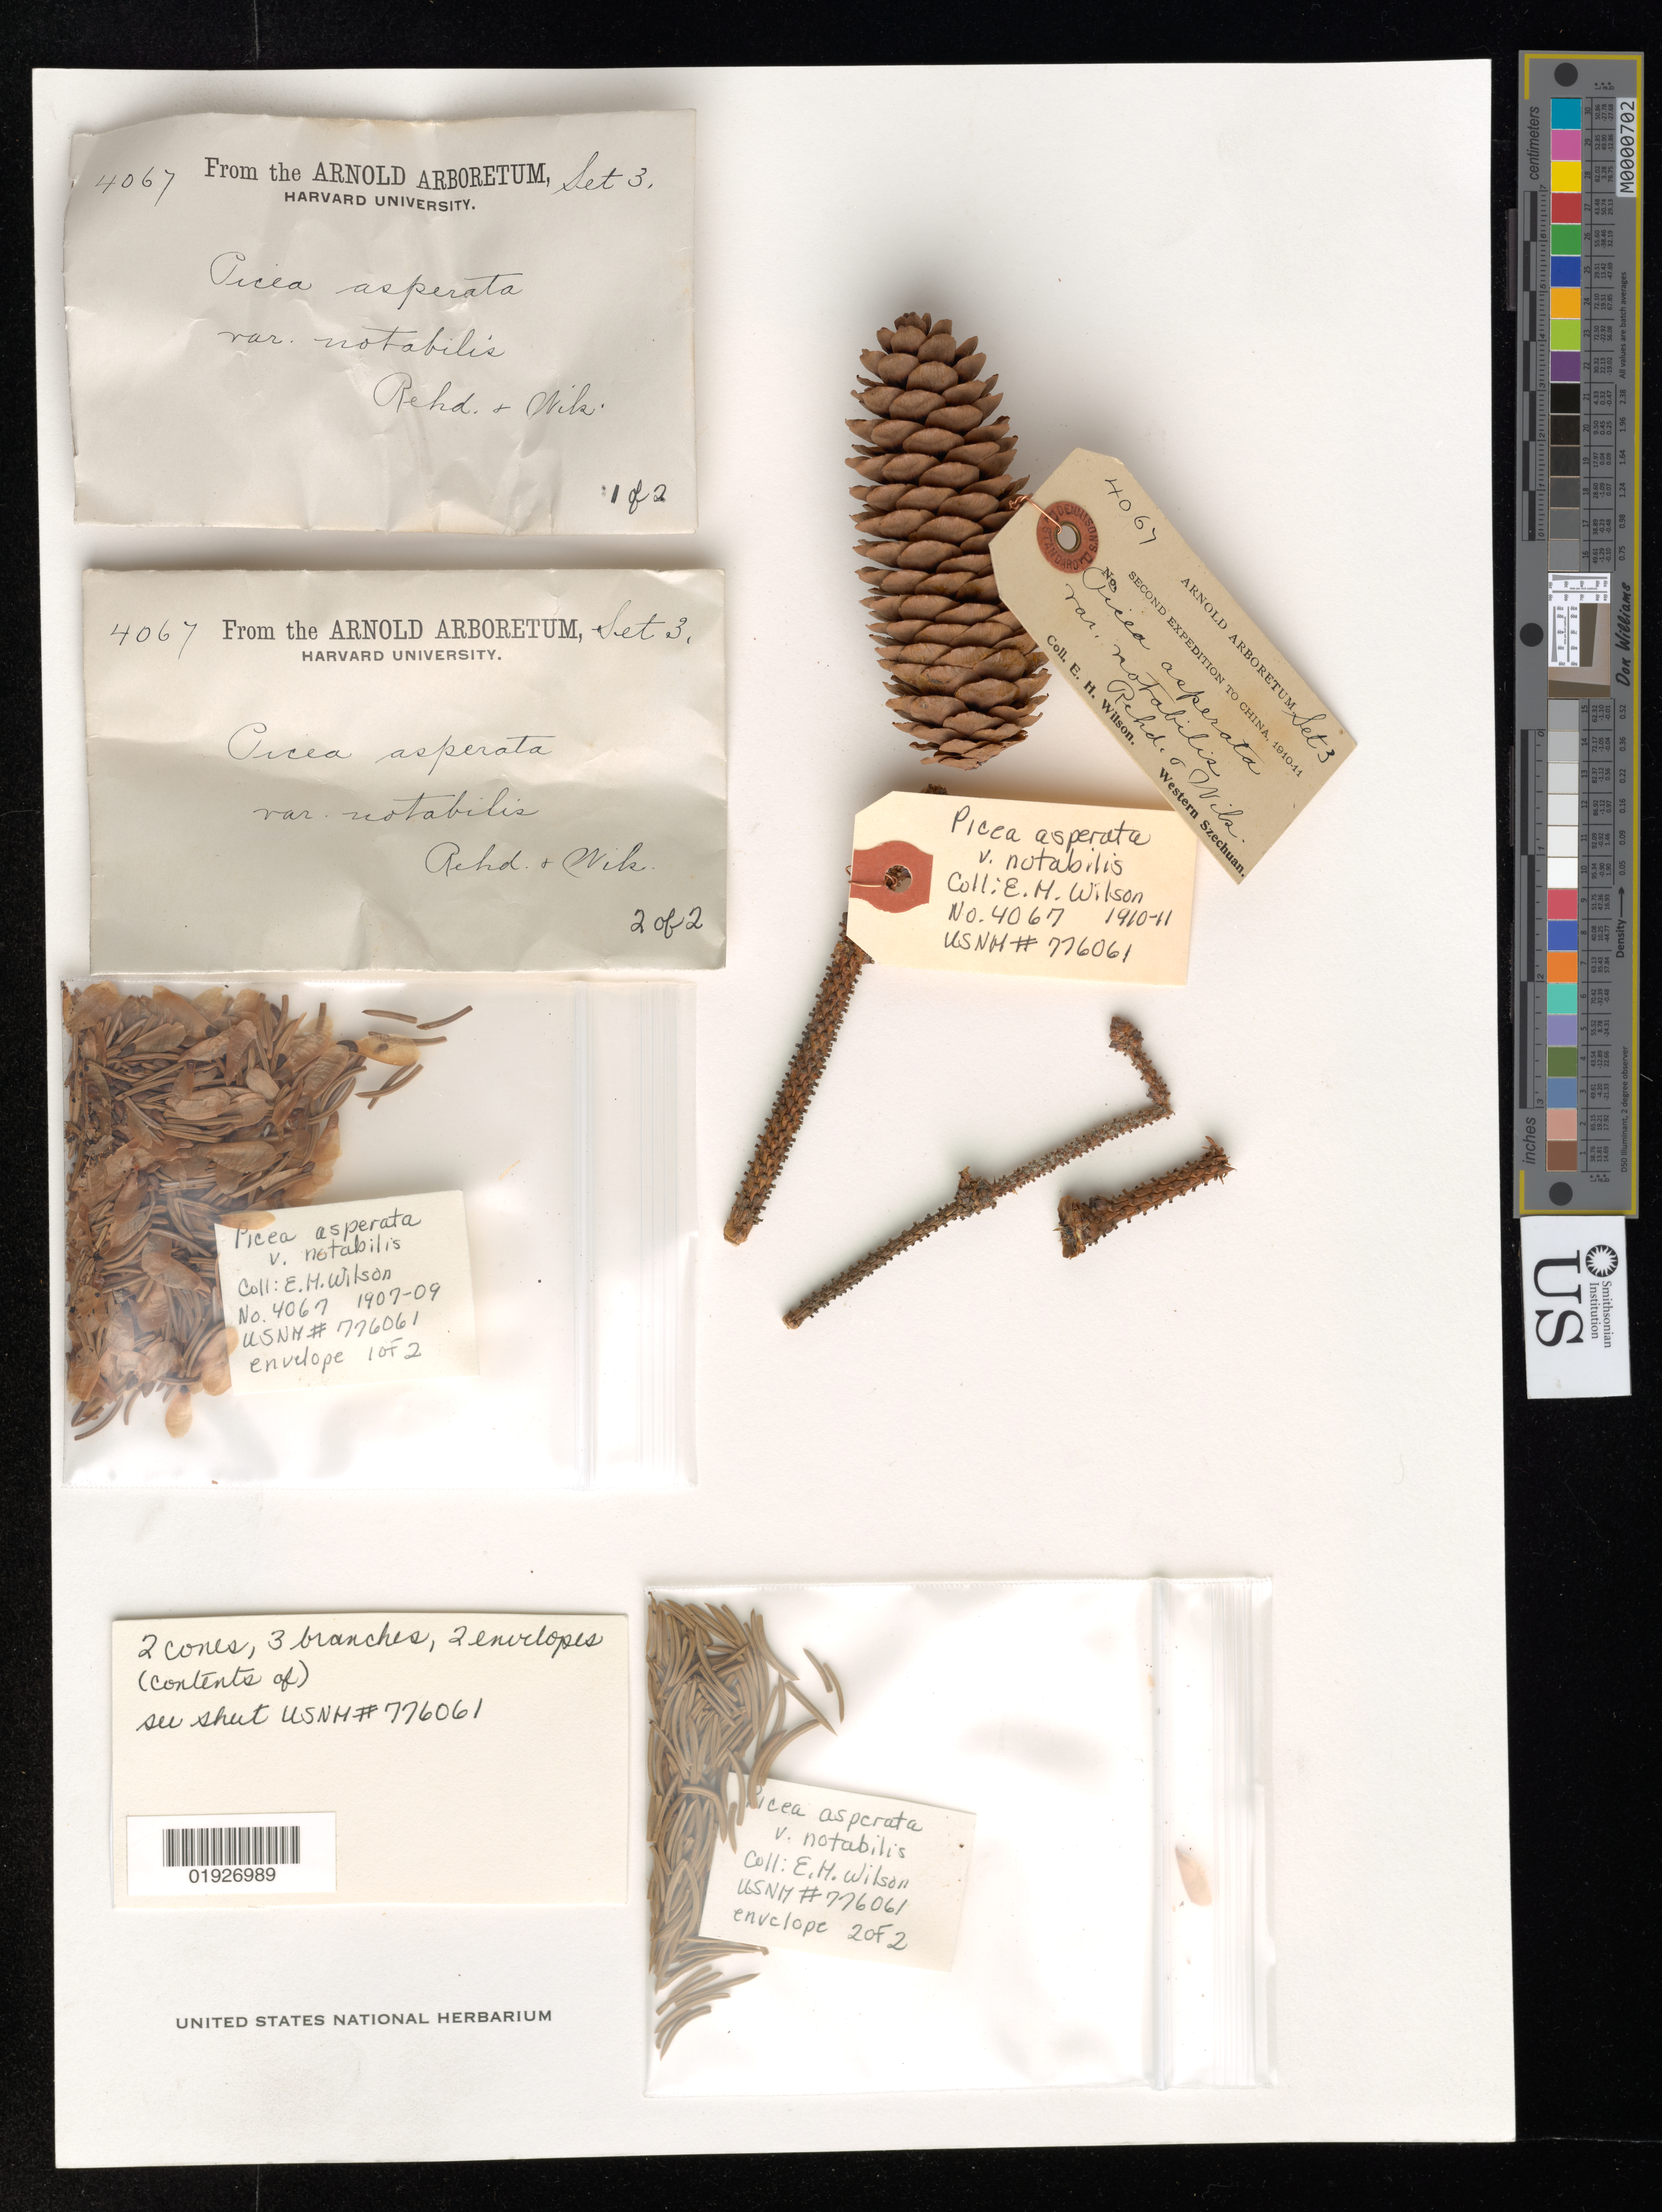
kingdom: Plantae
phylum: Tracheophyta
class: Pinopsida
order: Pinales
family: Pinaceae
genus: Picea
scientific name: Picea asperata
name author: Mast.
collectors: E. Wilson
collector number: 4067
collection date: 1910/1911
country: China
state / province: Sichuan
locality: Western Szechuan.